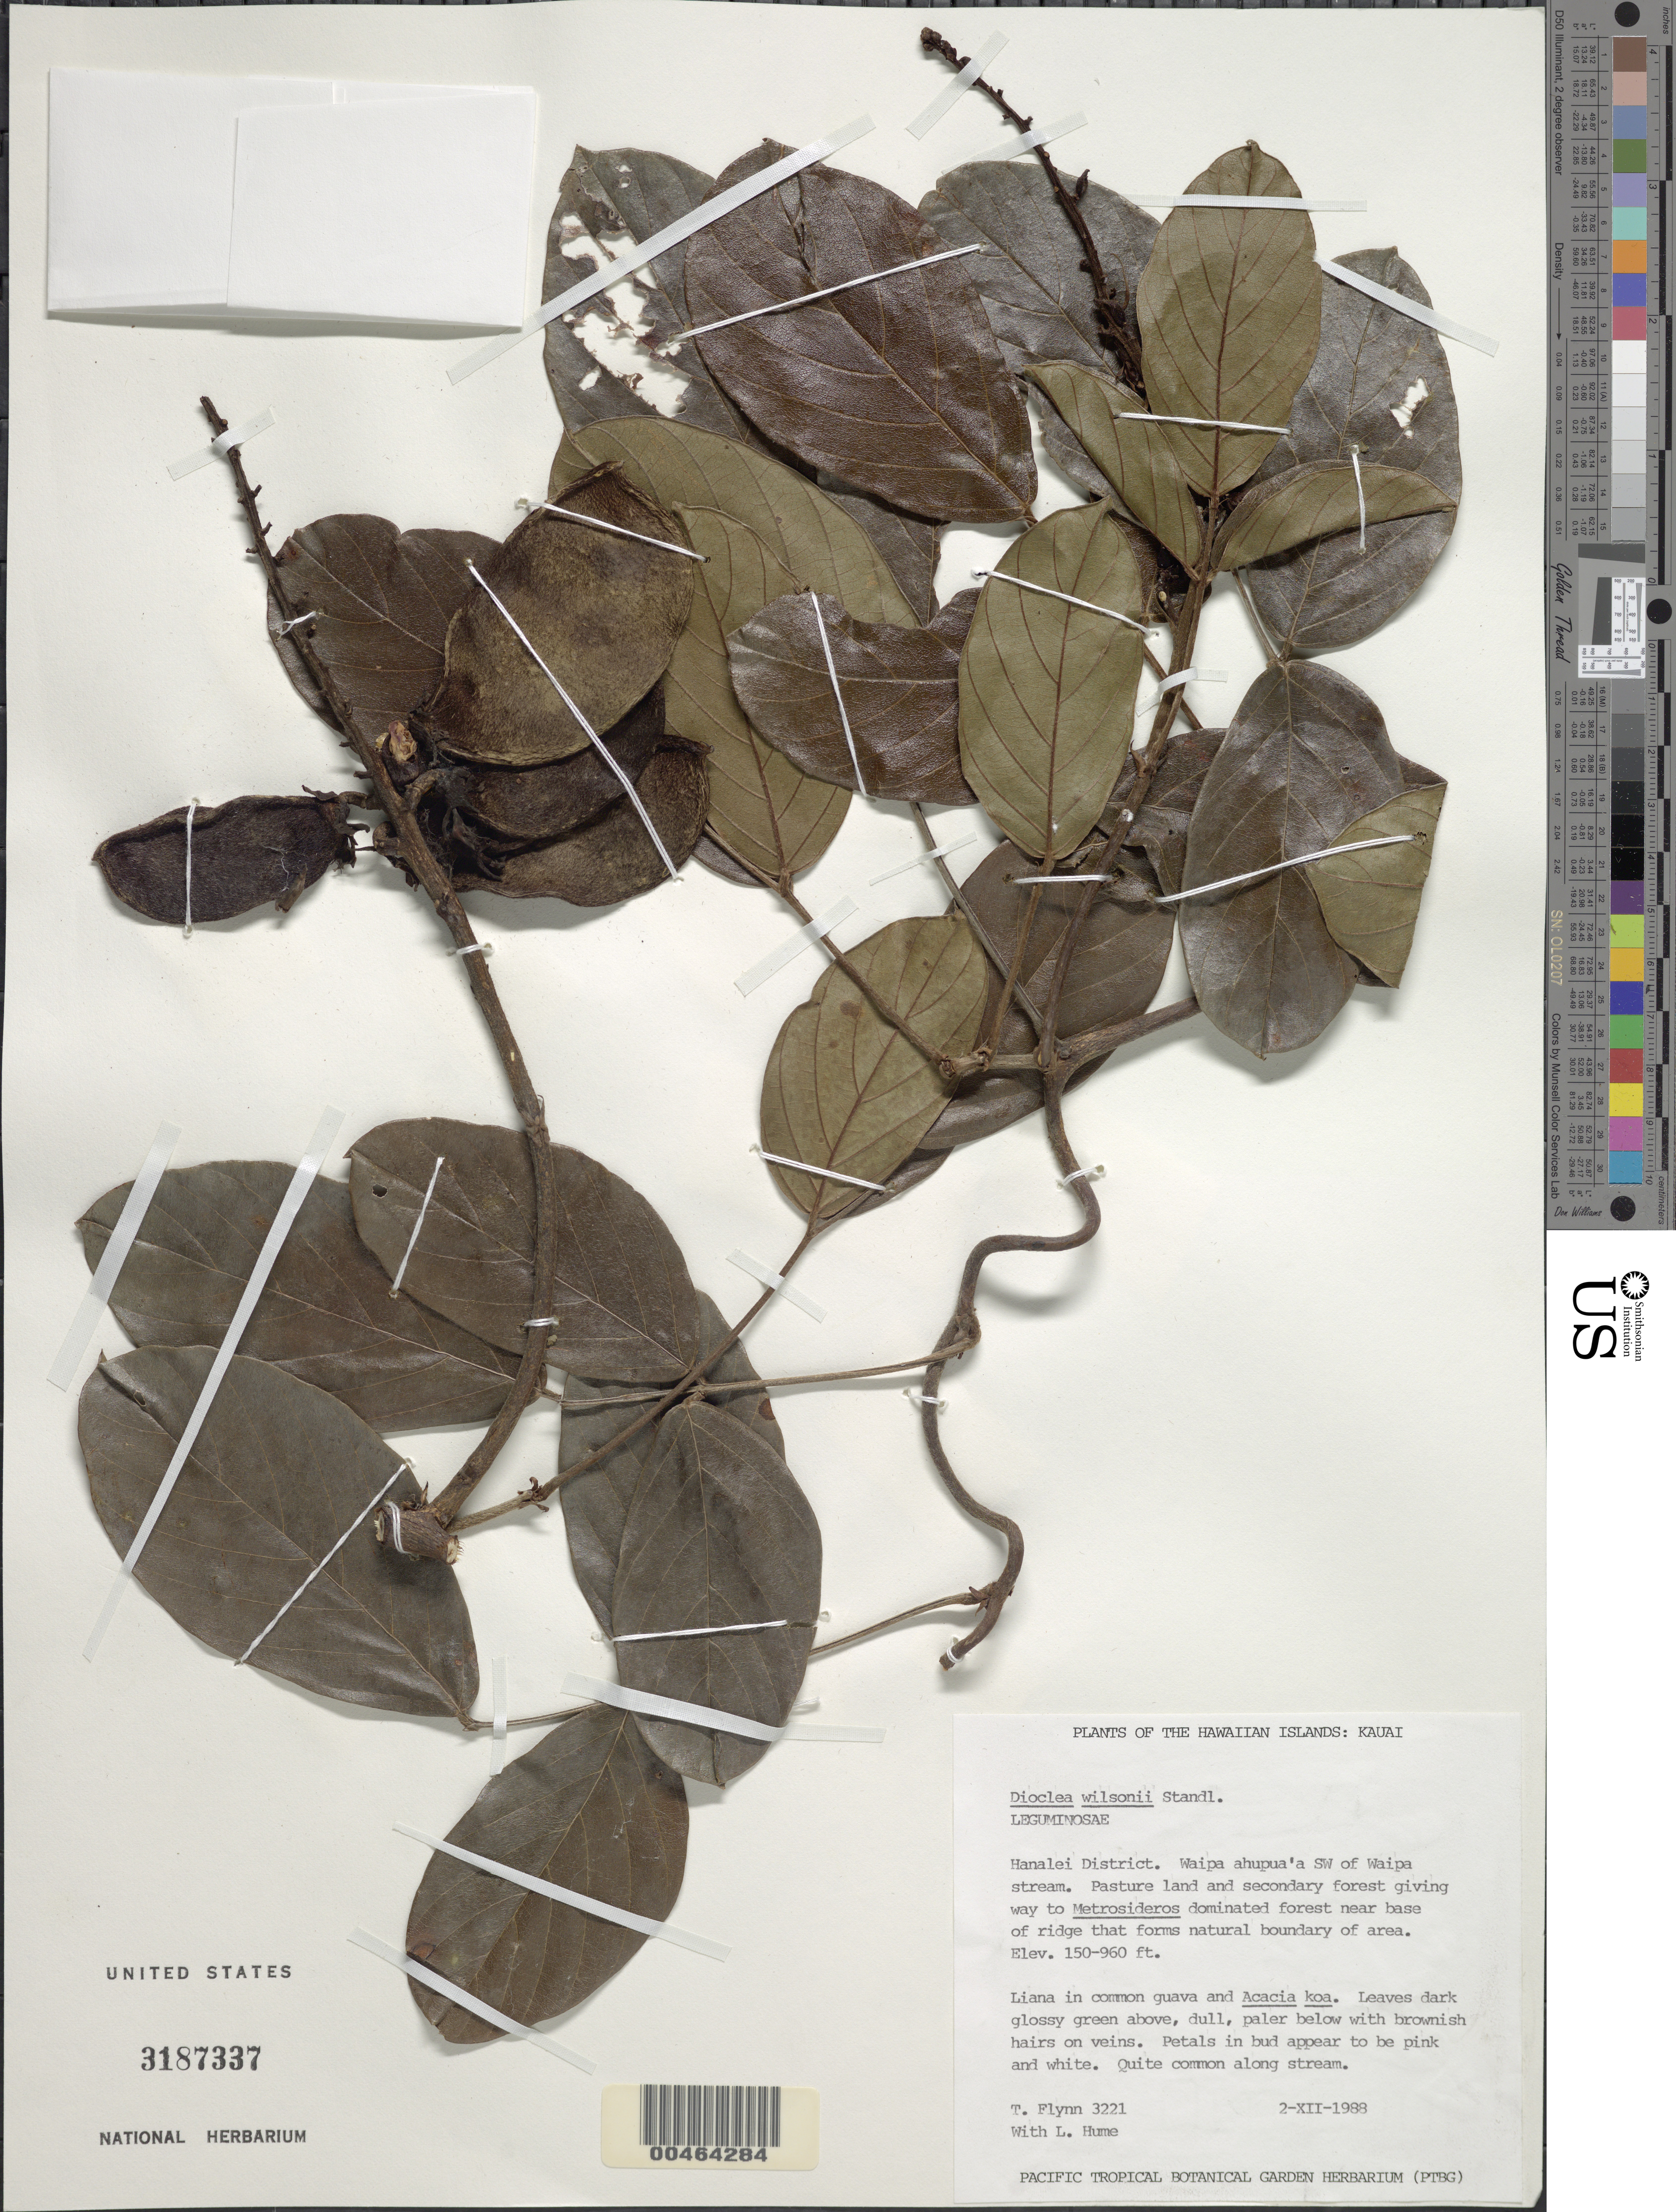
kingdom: Plantae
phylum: Tracheophyta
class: Magnoliopsida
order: Fabales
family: Fabaceae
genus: Macropsychanthus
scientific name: Macropsychanthus wilsonii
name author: (Standl.) L.P. Queiroz & Snak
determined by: Wagner, W. L., (BOT), Smithsonian Institution - National Museum of Natural History (UNITED STATES)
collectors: T. W. Flynn & L. Hume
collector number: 3221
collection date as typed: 2 Dec 1988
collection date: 1988-12-02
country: United States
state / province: Hawaii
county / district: Kauai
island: Kaua'i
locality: Hanalei District. Waipa ahupua'a SW of Waipa stream.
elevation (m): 46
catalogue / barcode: US 3187337